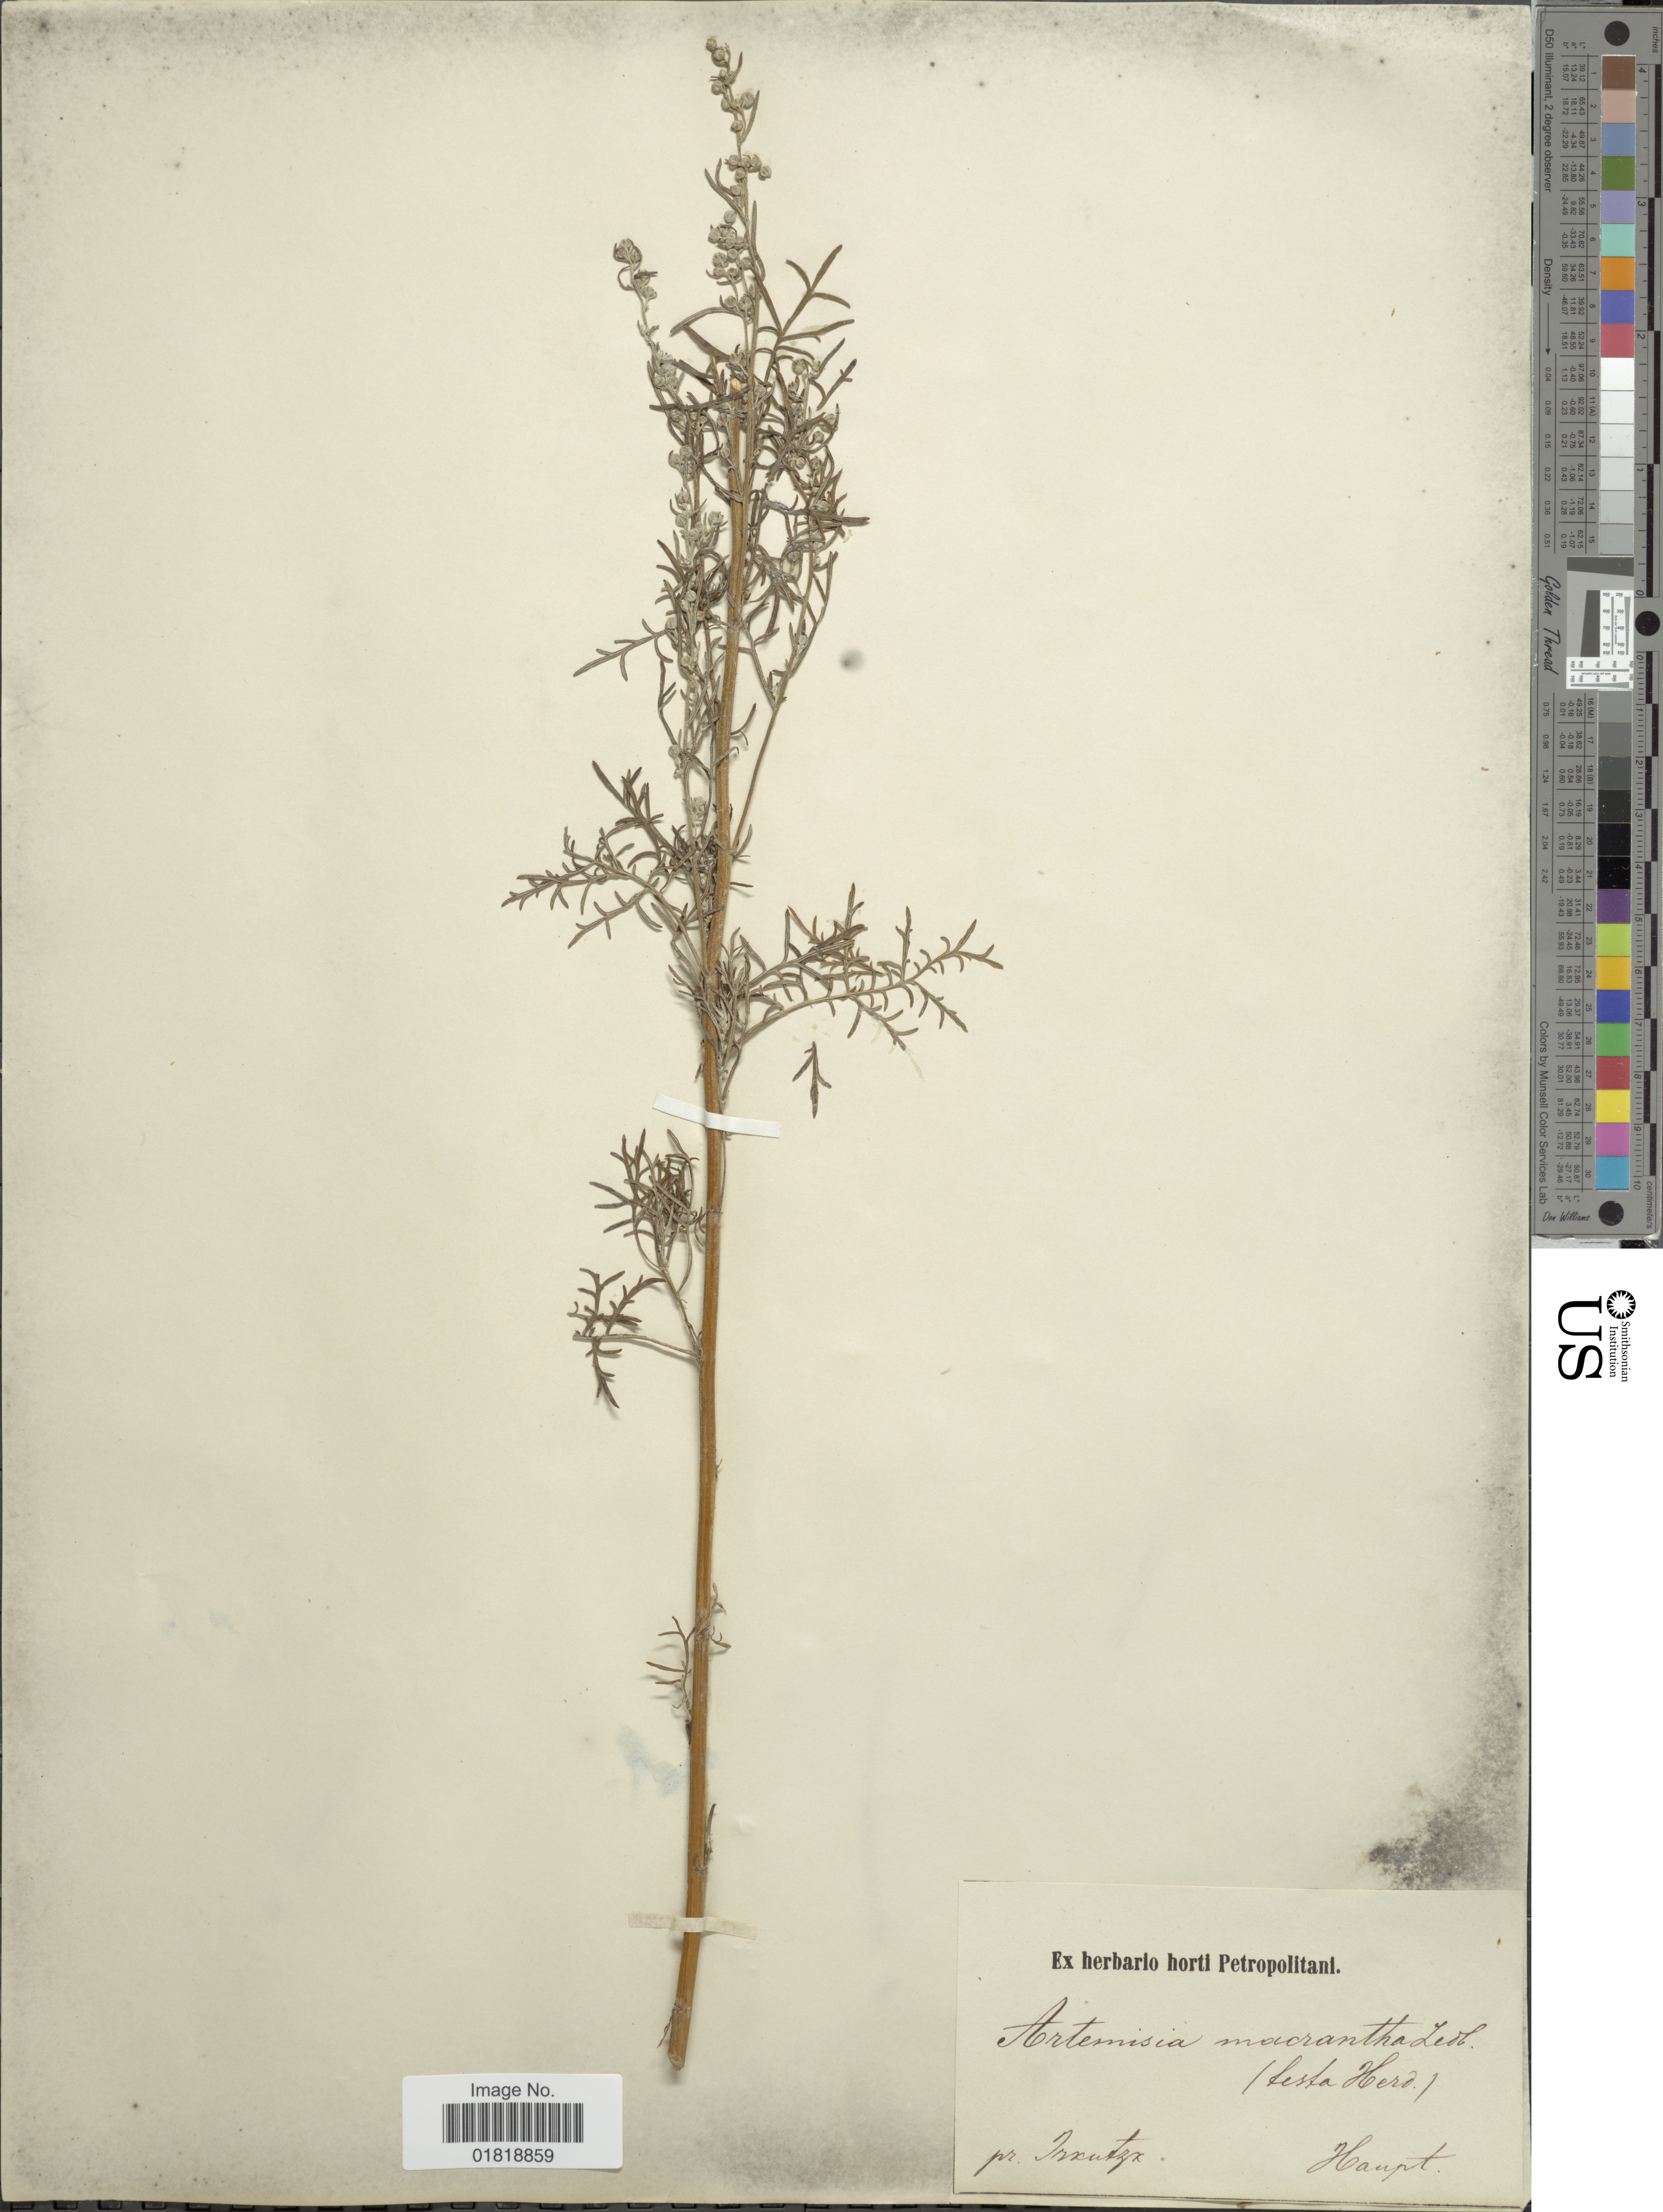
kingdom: Plantae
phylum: Tracheophyta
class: Magnoliopsida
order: Asterales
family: Asteraceae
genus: Artemisia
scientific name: Artemisia macrantha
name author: Ledeb.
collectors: Haupt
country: Russian Federation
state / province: Irkutsk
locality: Pr. Irkutsk